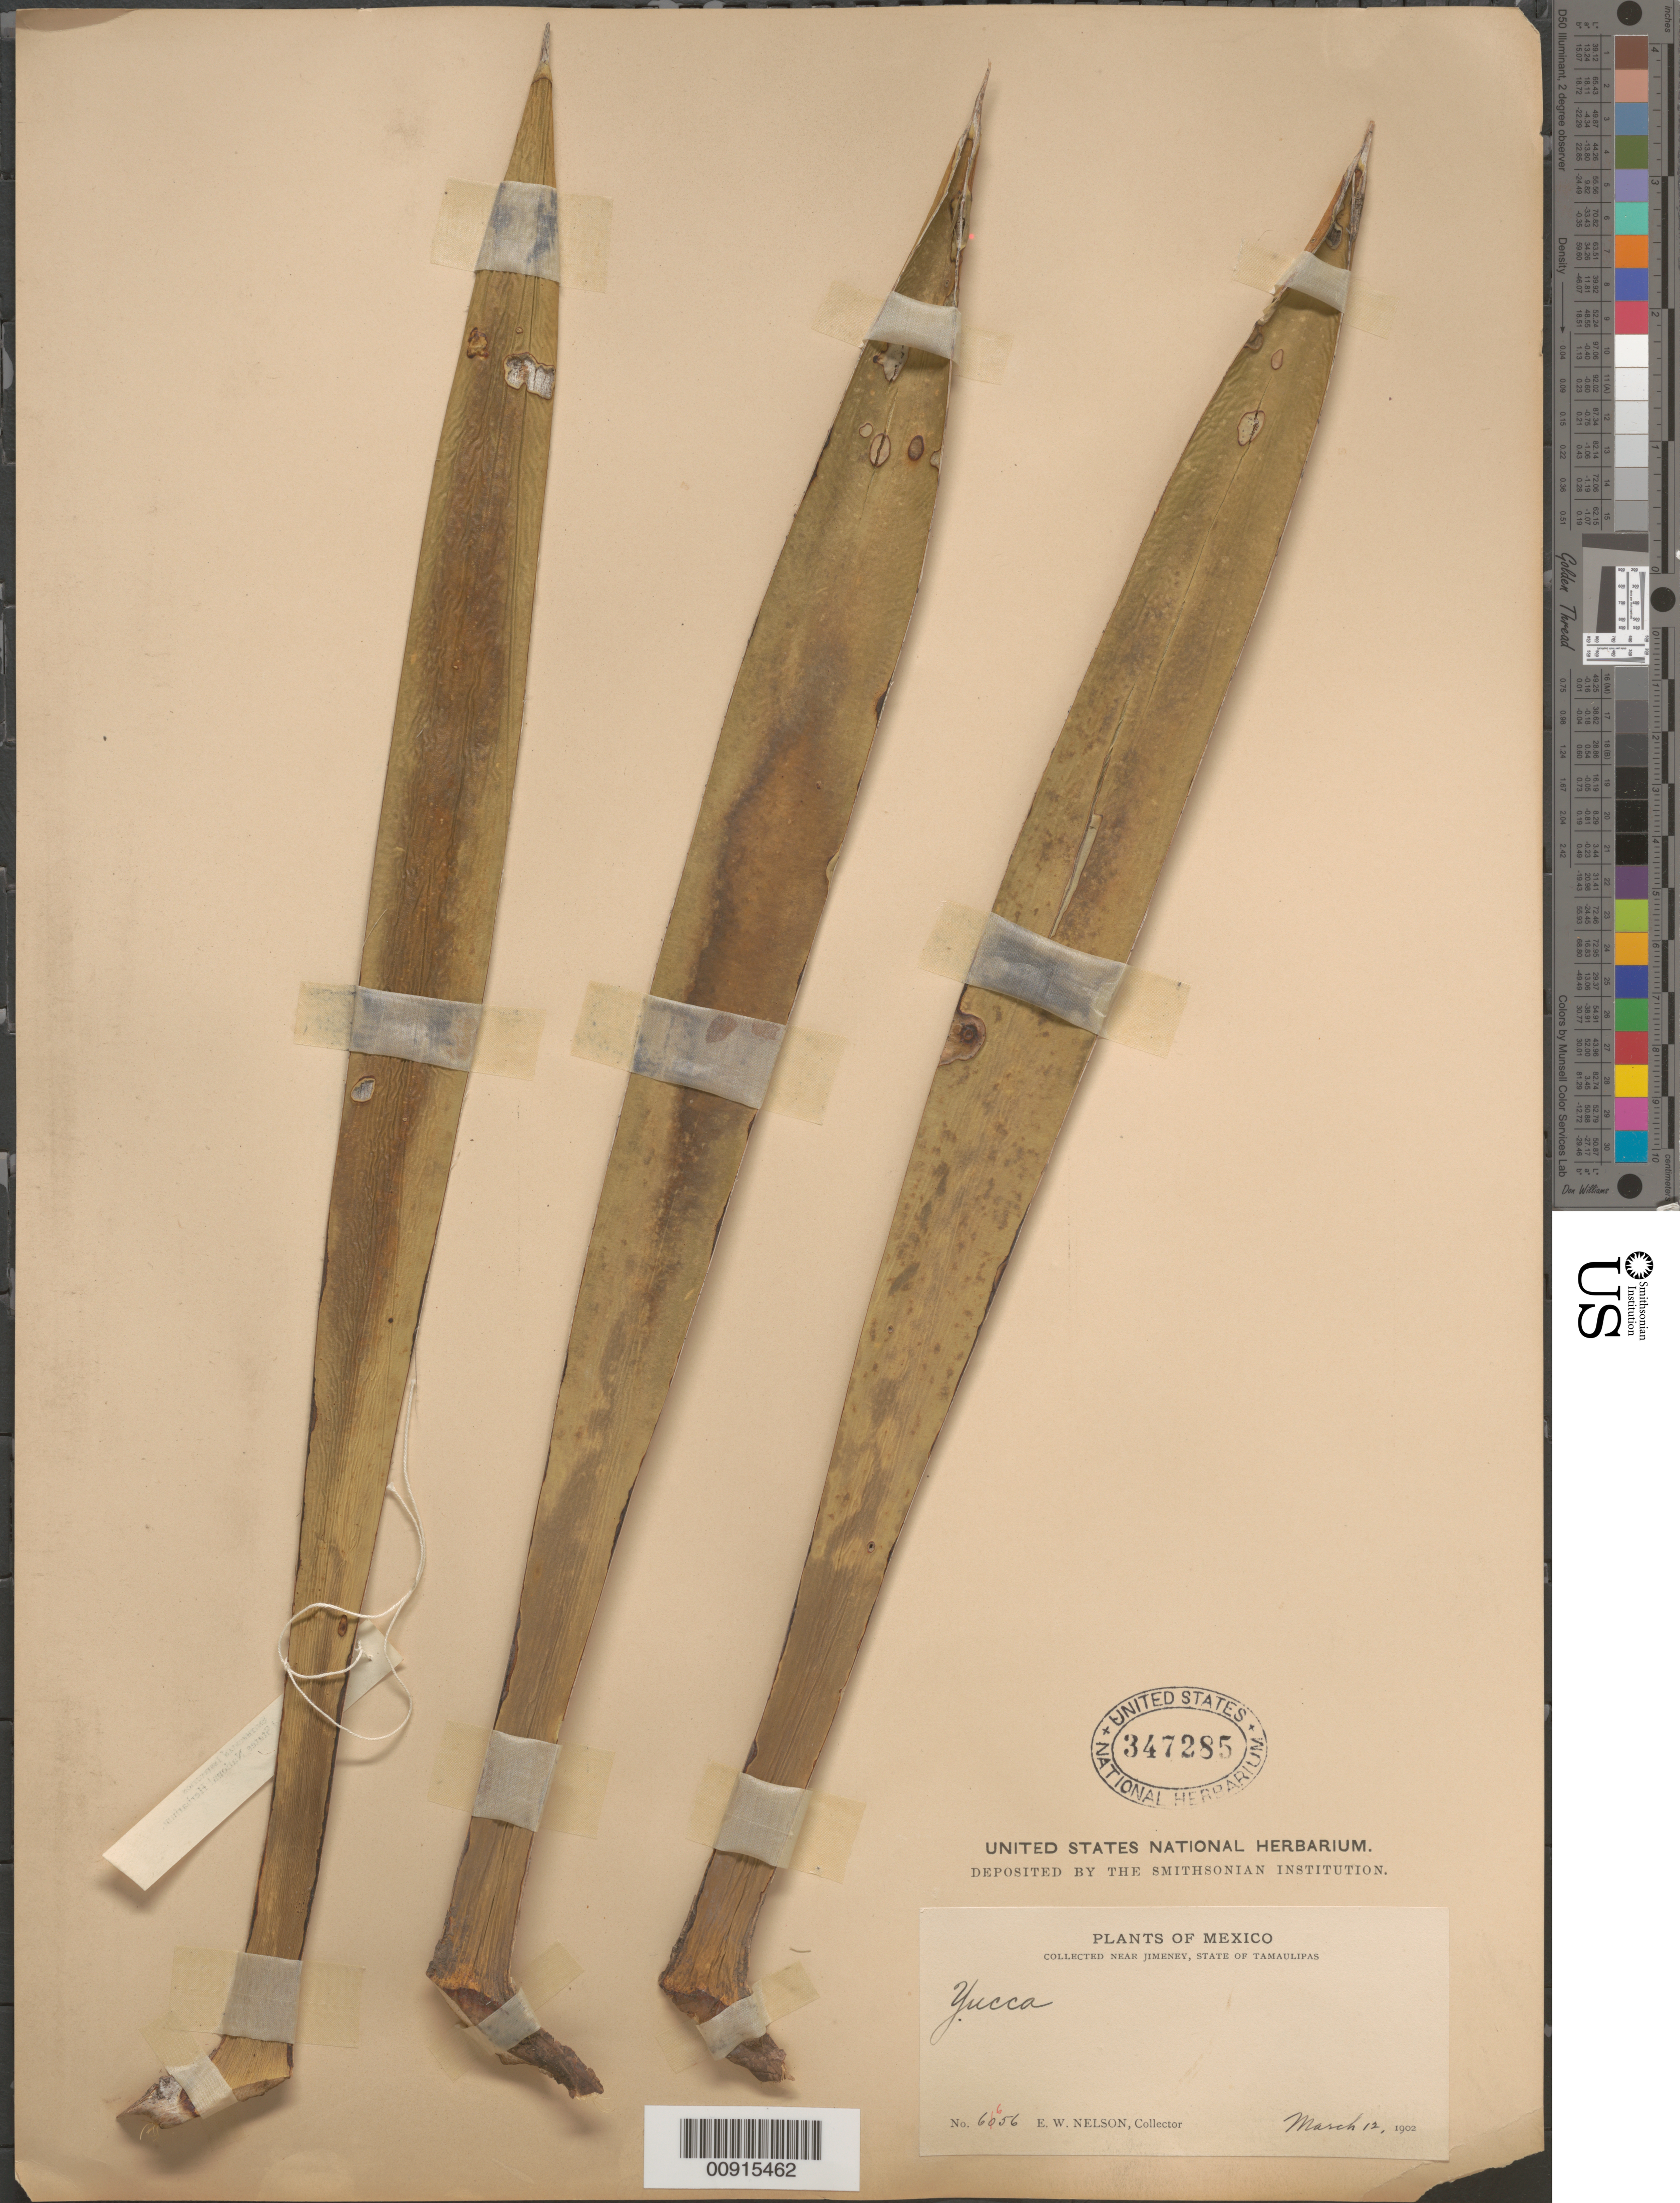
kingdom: Plantae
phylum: Tracheophyta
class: Liliopsida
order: Asparagales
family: Asparagaceae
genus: Yucca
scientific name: Yucca sp.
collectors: E. W. Nelson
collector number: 6656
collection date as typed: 12 Mar 1902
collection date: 1902-03-12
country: Mexico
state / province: Tamaulipas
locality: Near Jimeney, State of Tamaulipas.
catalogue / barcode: US 347285